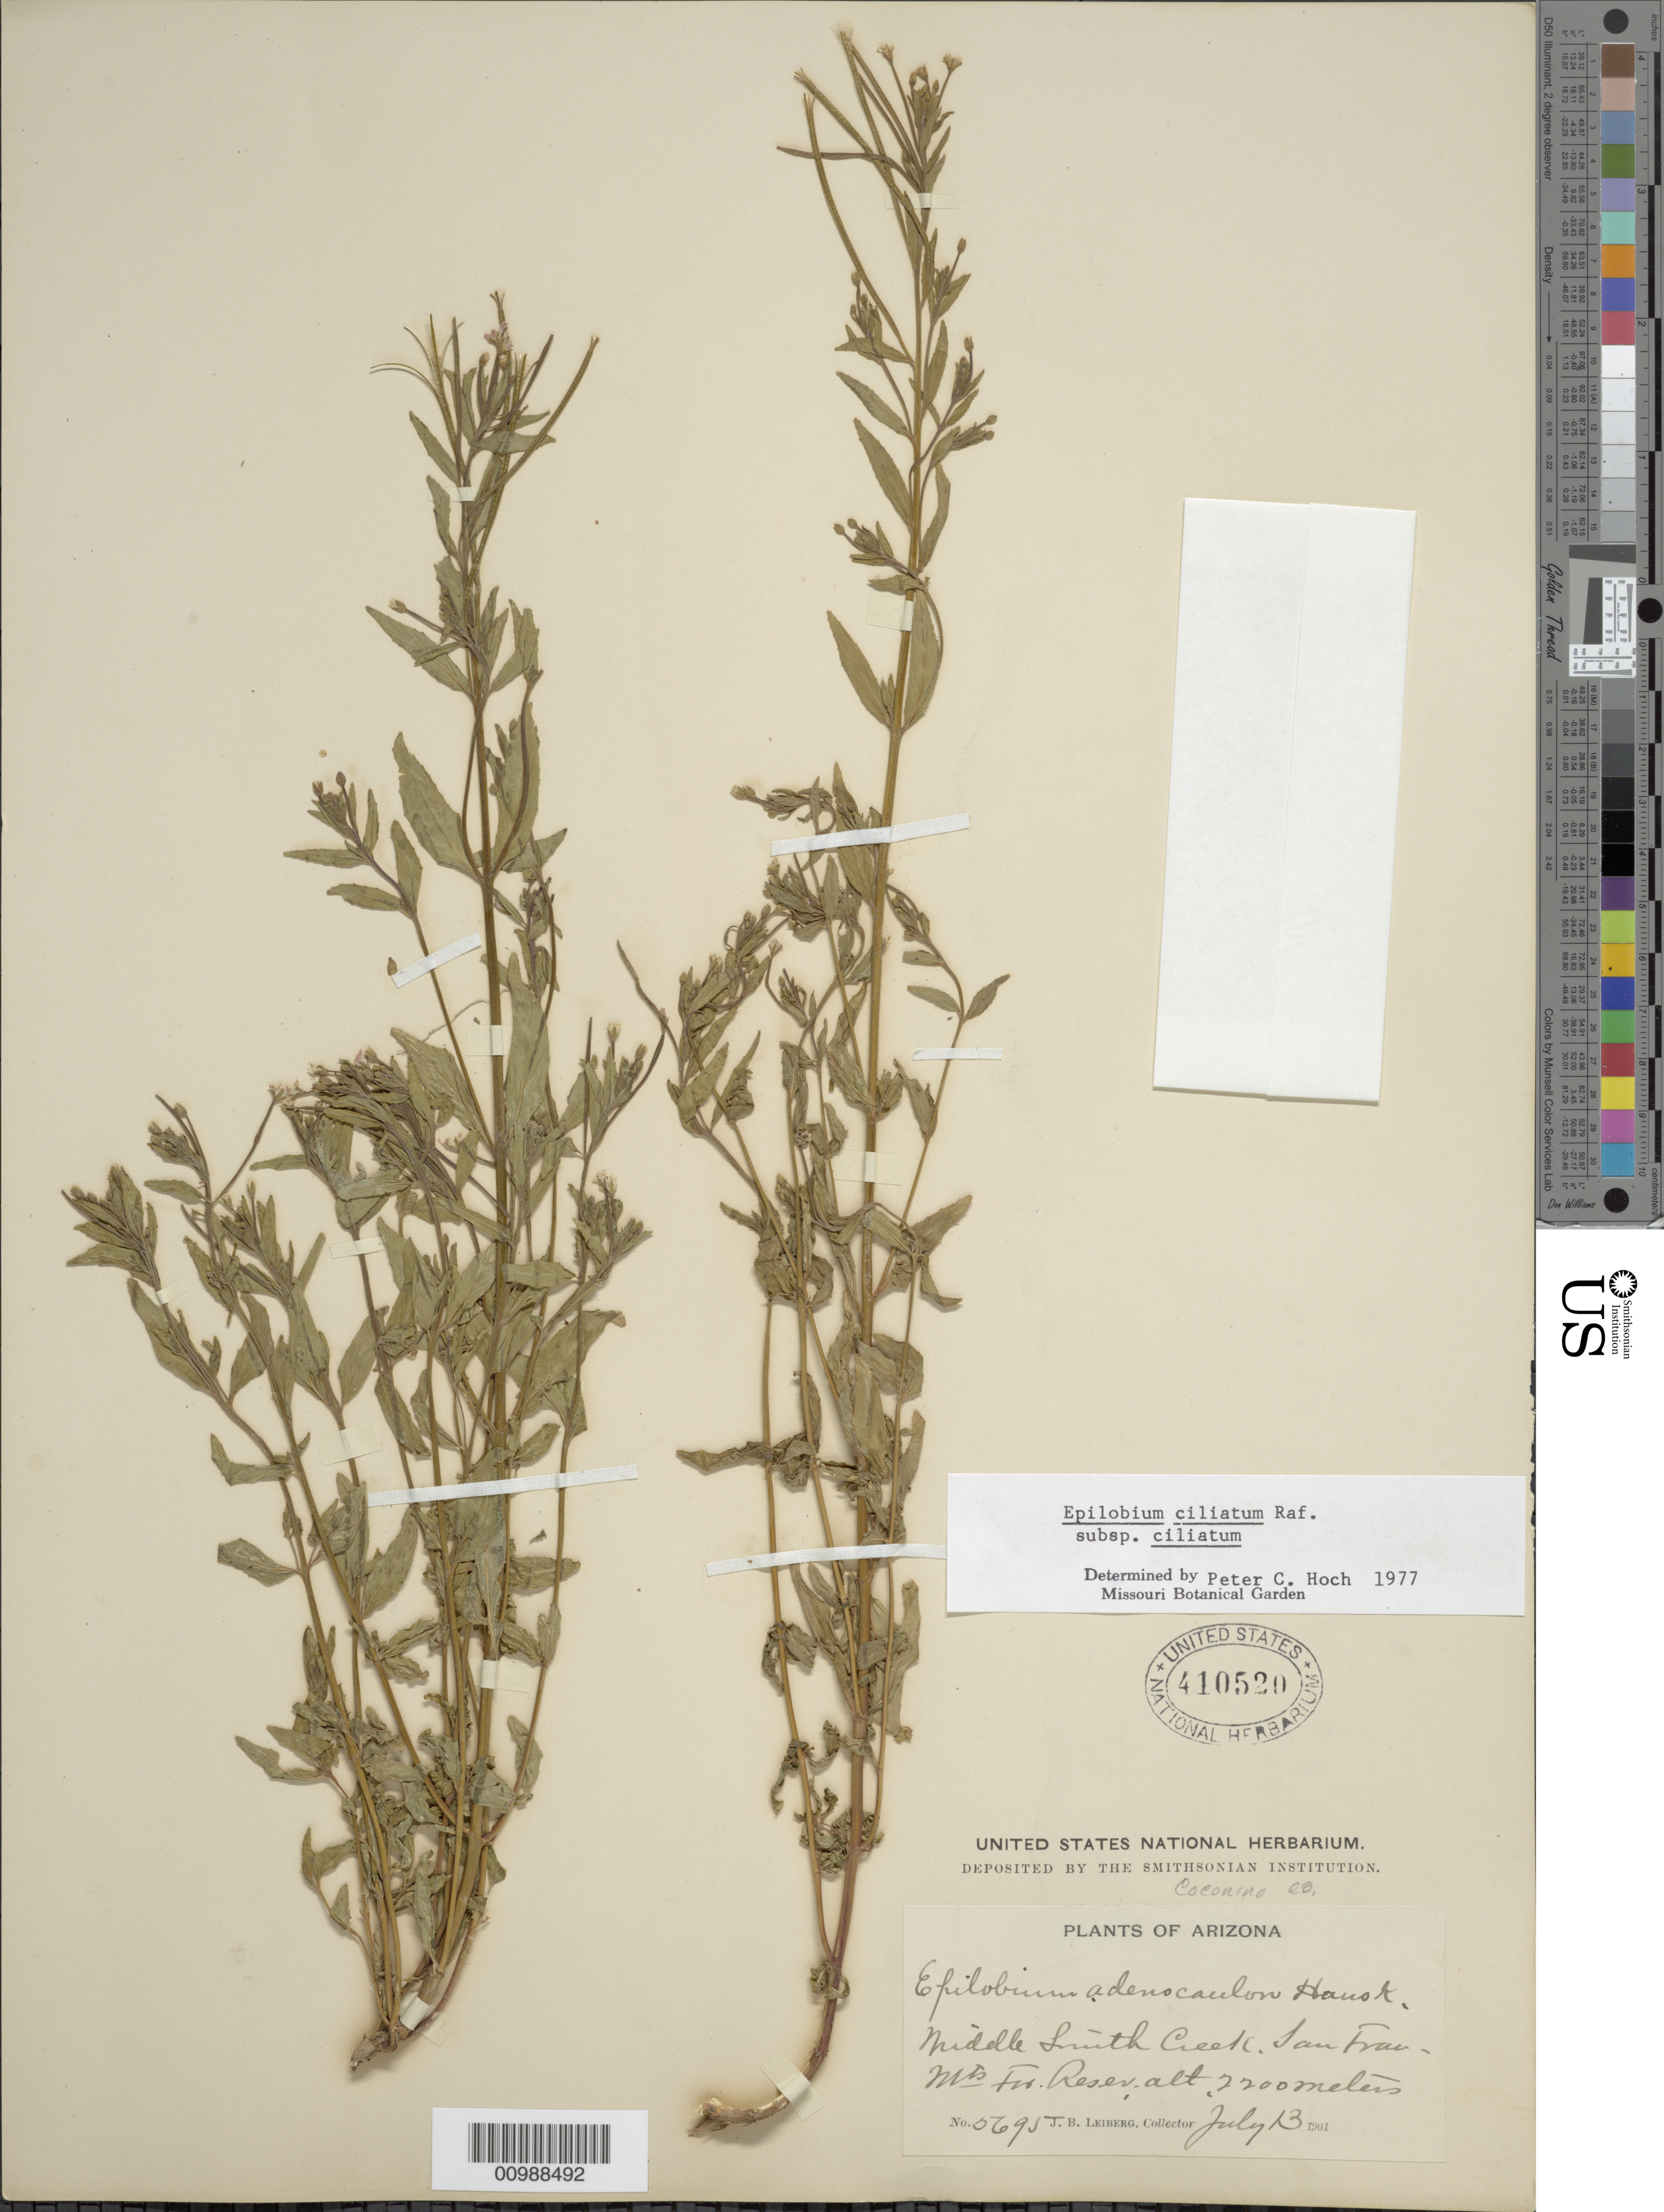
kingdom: Plantae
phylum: Tracheophyta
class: Magnoliopsida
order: Myrtales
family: Onagraceae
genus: Epilobium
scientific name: Epilobium ciliatum subsp. ciliatum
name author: Raf.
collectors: J. Leiberg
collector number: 0695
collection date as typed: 13 Jul 1901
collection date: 1901-07-13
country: United States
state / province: Arizona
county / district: Coconino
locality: Middle Smith Creek, San Francisco Mountains.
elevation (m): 2200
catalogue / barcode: US 410520